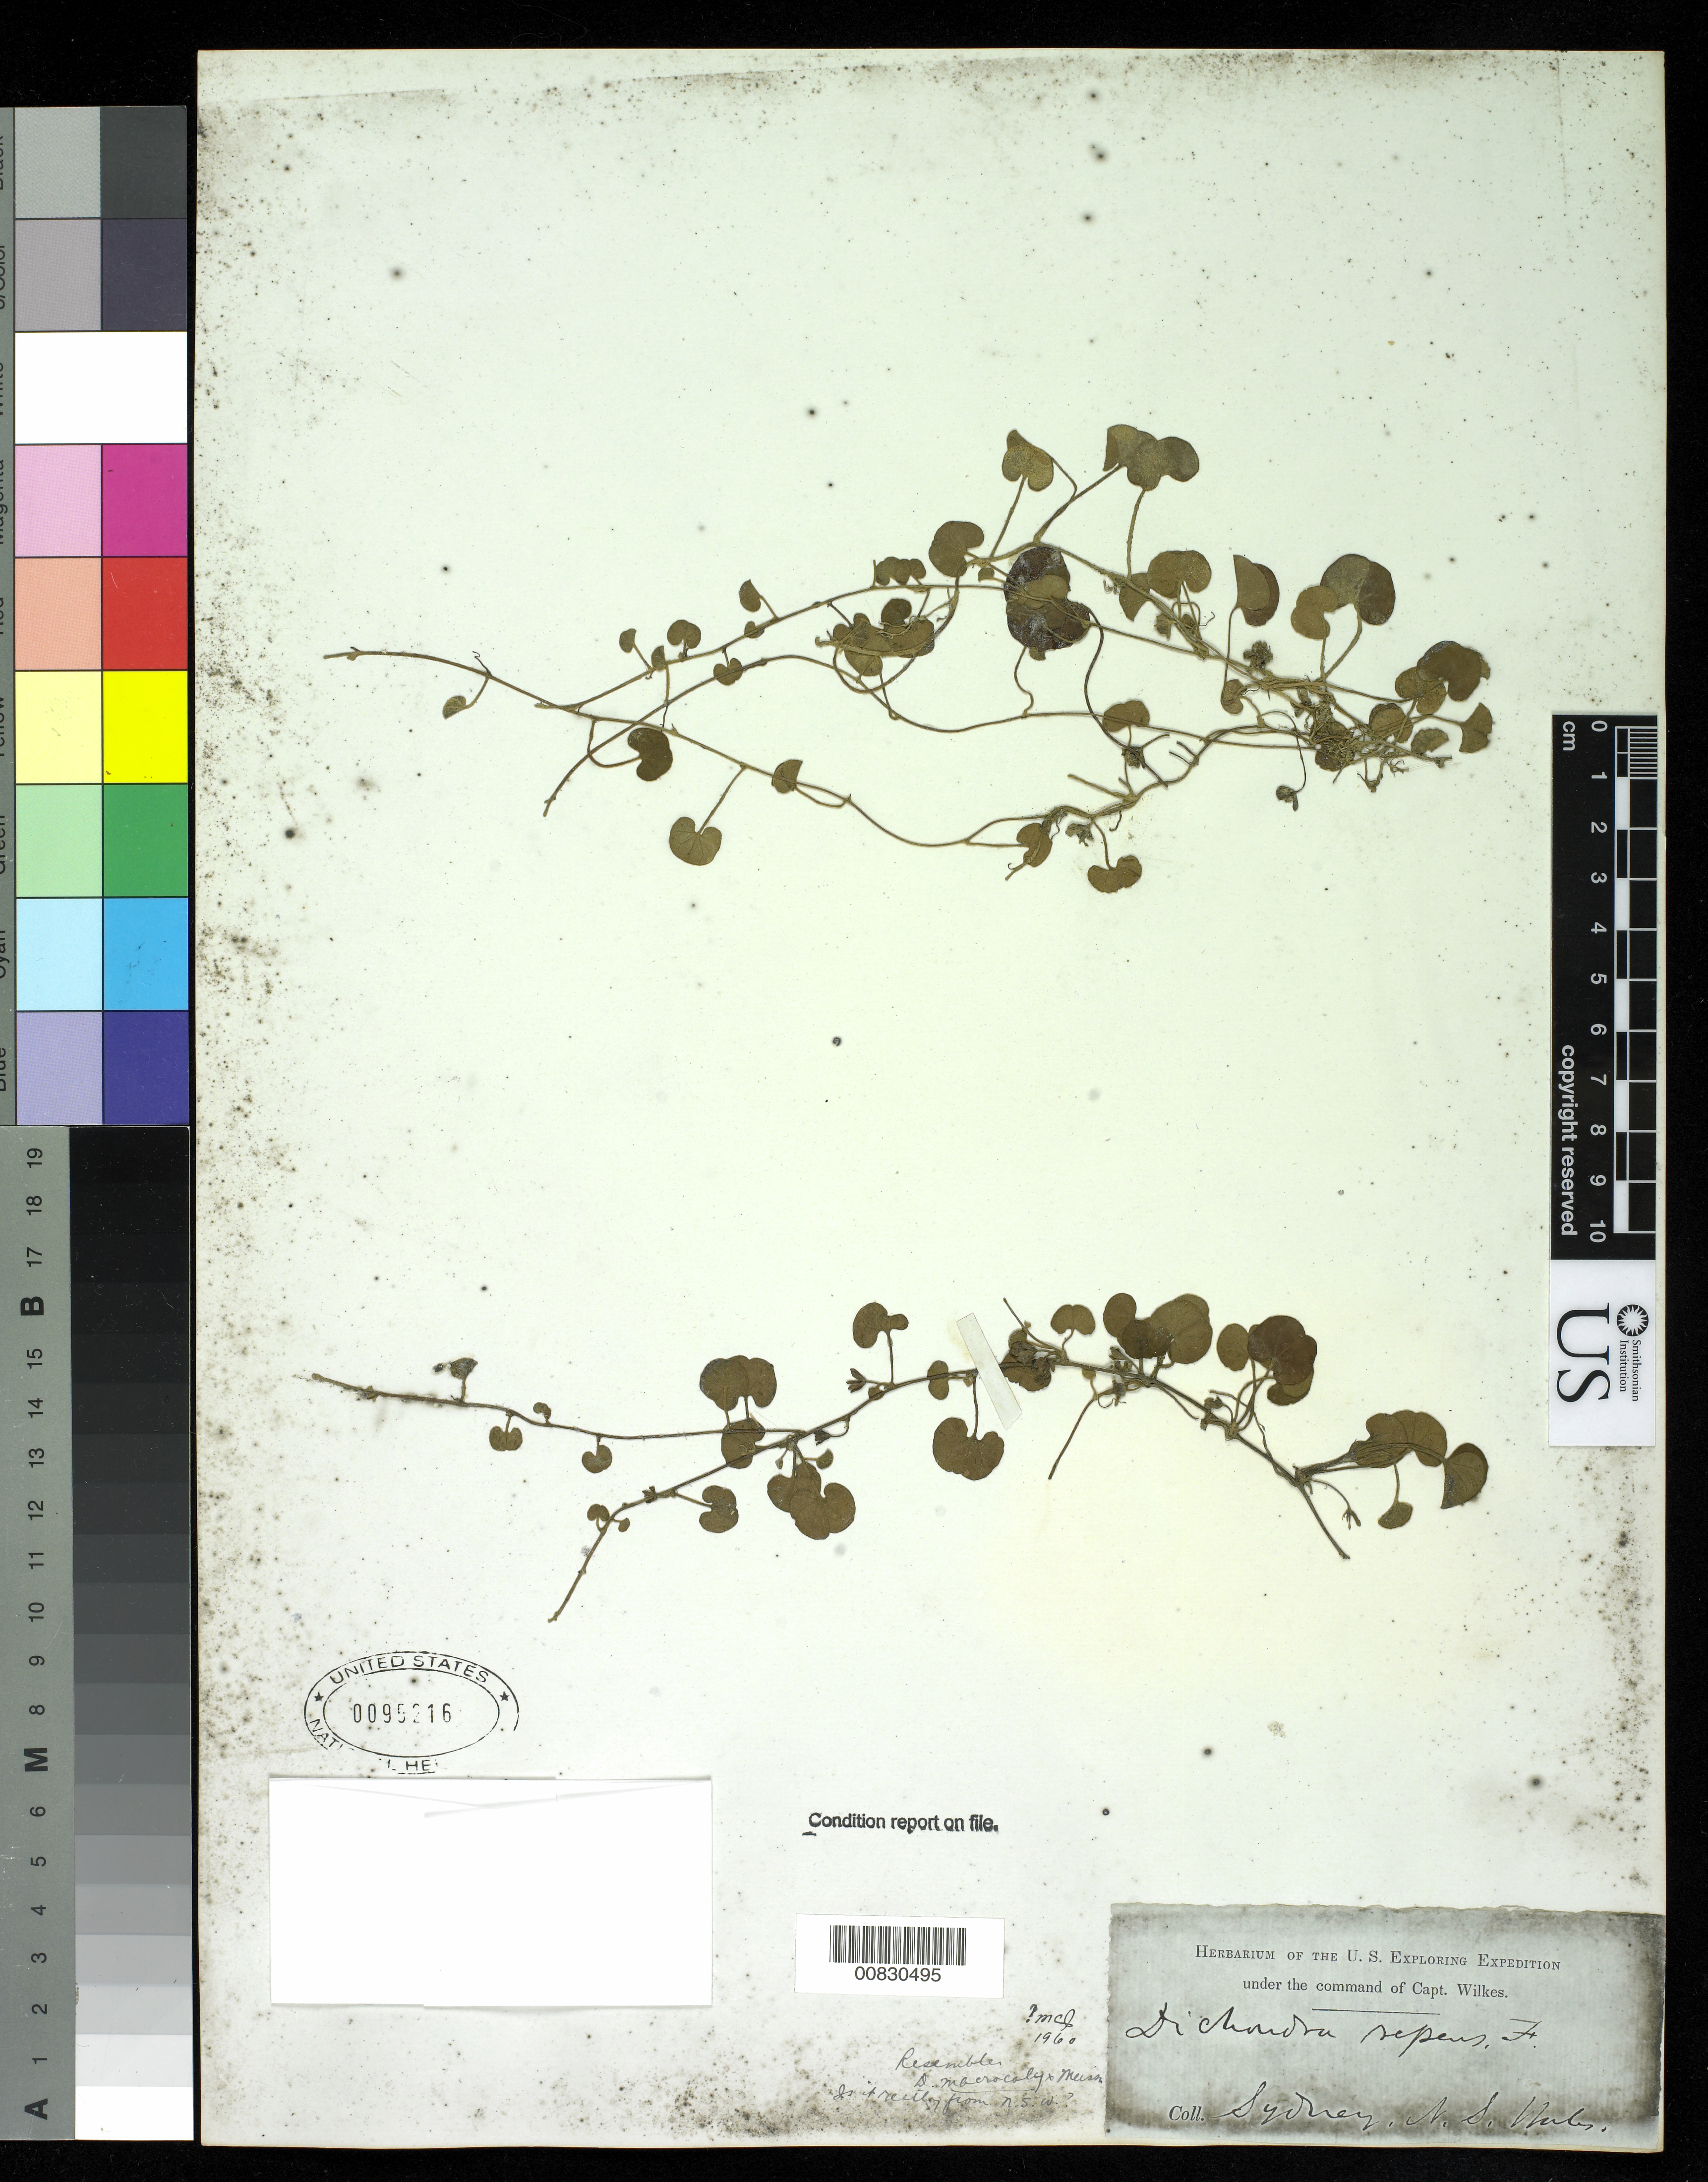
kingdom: Plantae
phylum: Tracheophyta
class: Magnoliopsida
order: Solanales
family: Convolvulaceae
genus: Dichondra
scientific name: Dichondra repens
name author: J.R. Forst. & G. Forst.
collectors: Wilkes Explor. Exped.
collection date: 1838/1842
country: Australia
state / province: New South Wales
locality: Sydney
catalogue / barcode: US 95216